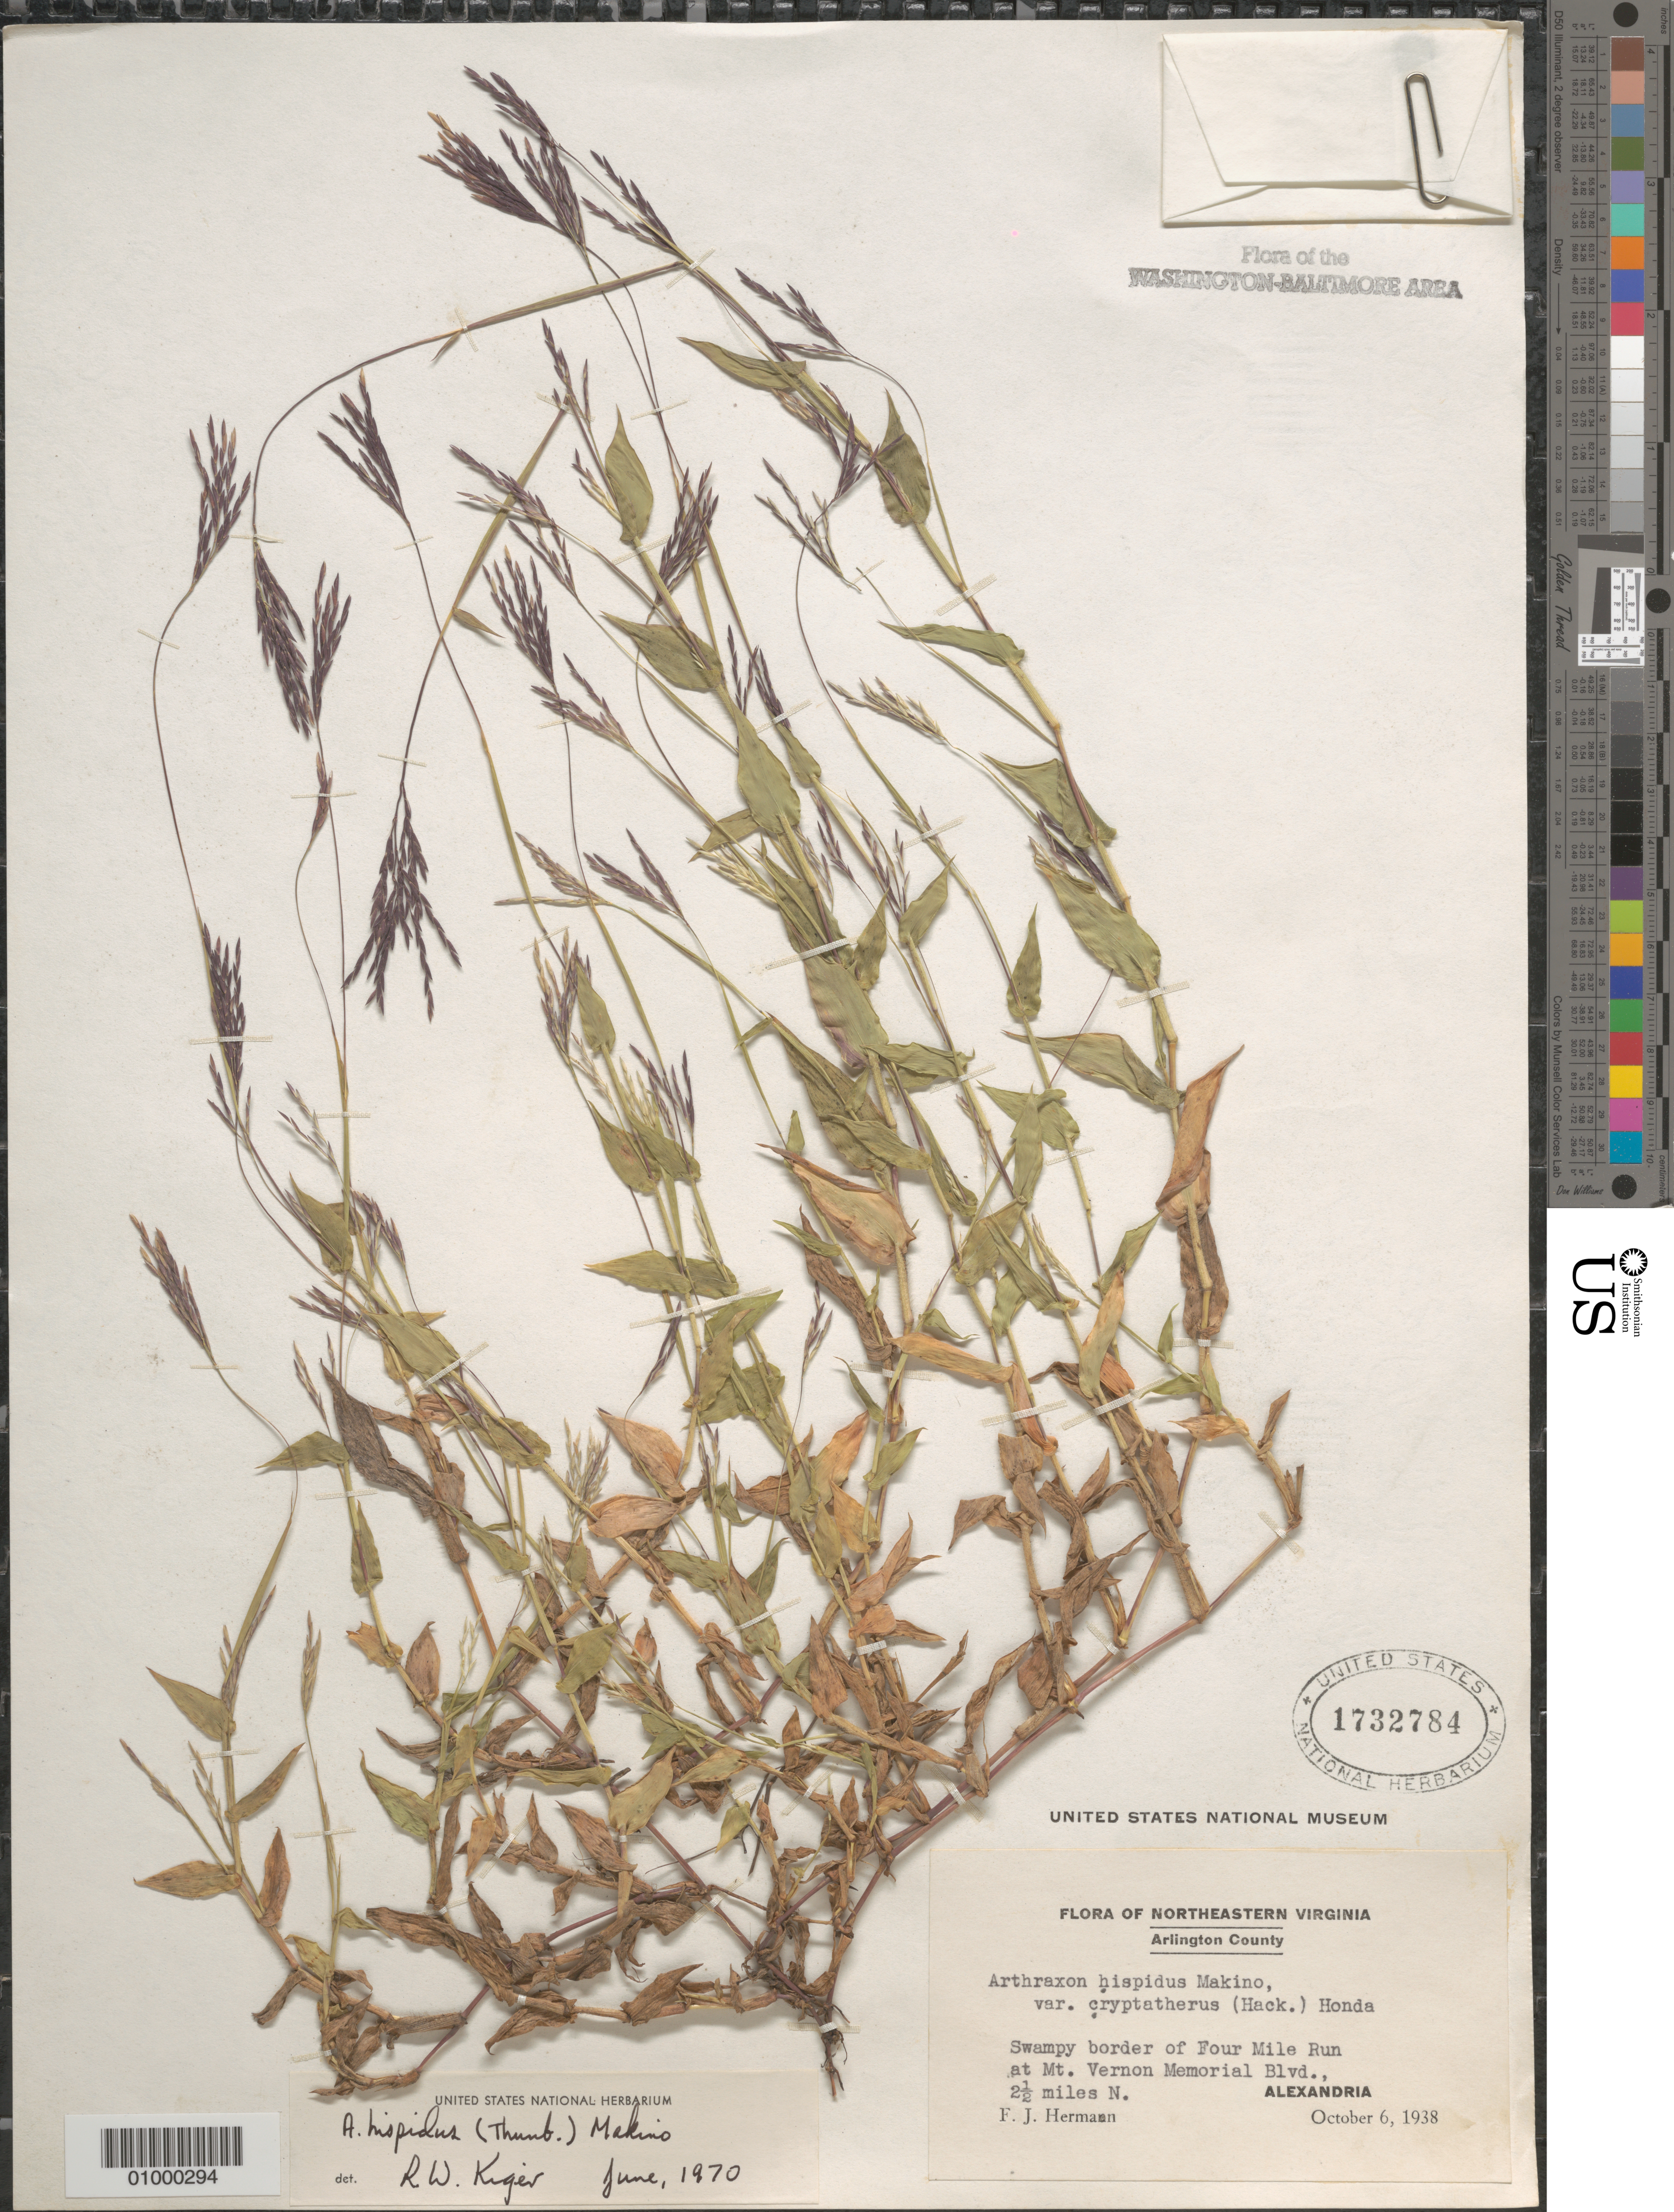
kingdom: Plantae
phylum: Tracheophyta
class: Liliopsida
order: Poales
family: Poaceae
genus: Arthraxon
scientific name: Arthraxon hispidus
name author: (Thunb.) Makino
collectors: F. J. Hermann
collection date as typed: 06 Oct 1938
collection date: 1938-10-06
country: United States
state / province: Virginia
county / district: Arlington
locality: Near Four Mile Run at Mt. Vernon Memorial Blvd., 2 1/2 mi. North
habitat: Swampy border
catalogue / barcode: US 1732784